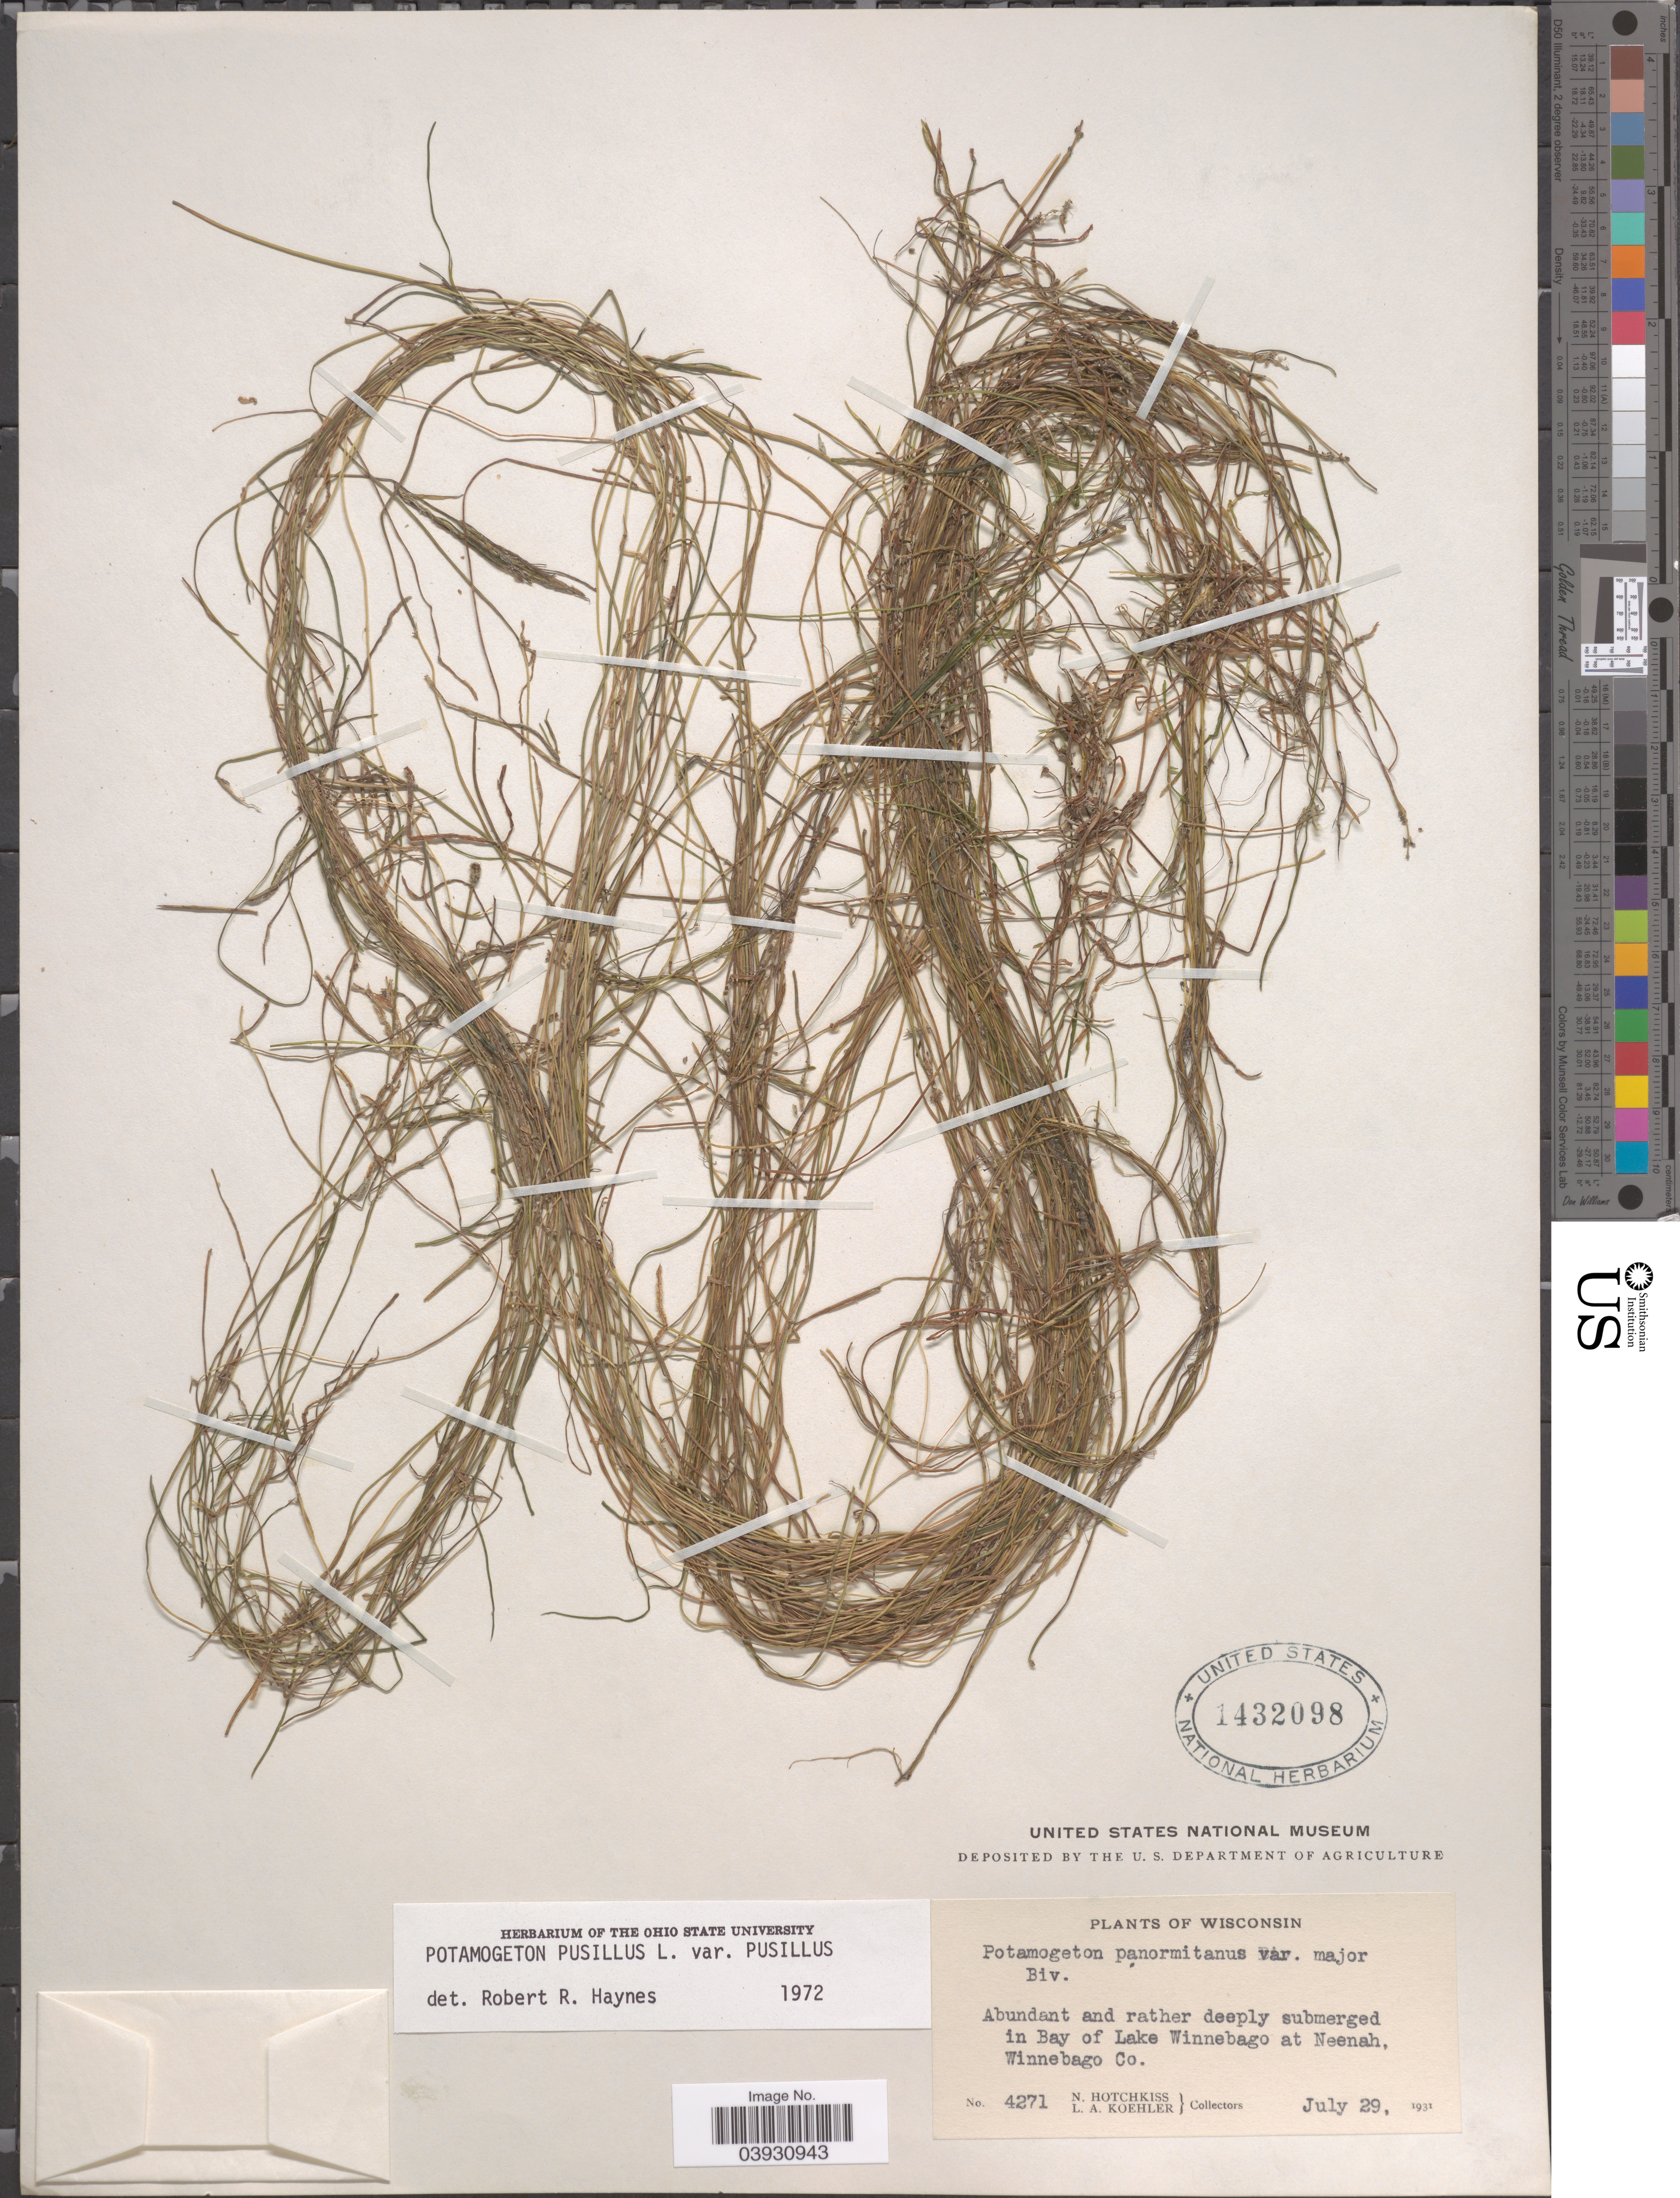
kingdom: Plantae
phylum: Tracheophyta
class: Liliopsida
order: Alismatales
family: Potamogetonaceae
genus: Potamogeton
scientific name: Potamogeton pusillus var. pusillus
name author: L.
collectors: N. Hotchkiss & L. Koehler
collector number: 4271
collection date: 1931-07-29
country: United States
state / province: Wisconsin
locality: In Bay of Lake Winnebago at Neenah, Winnebago Co.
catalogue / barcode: US 1432098